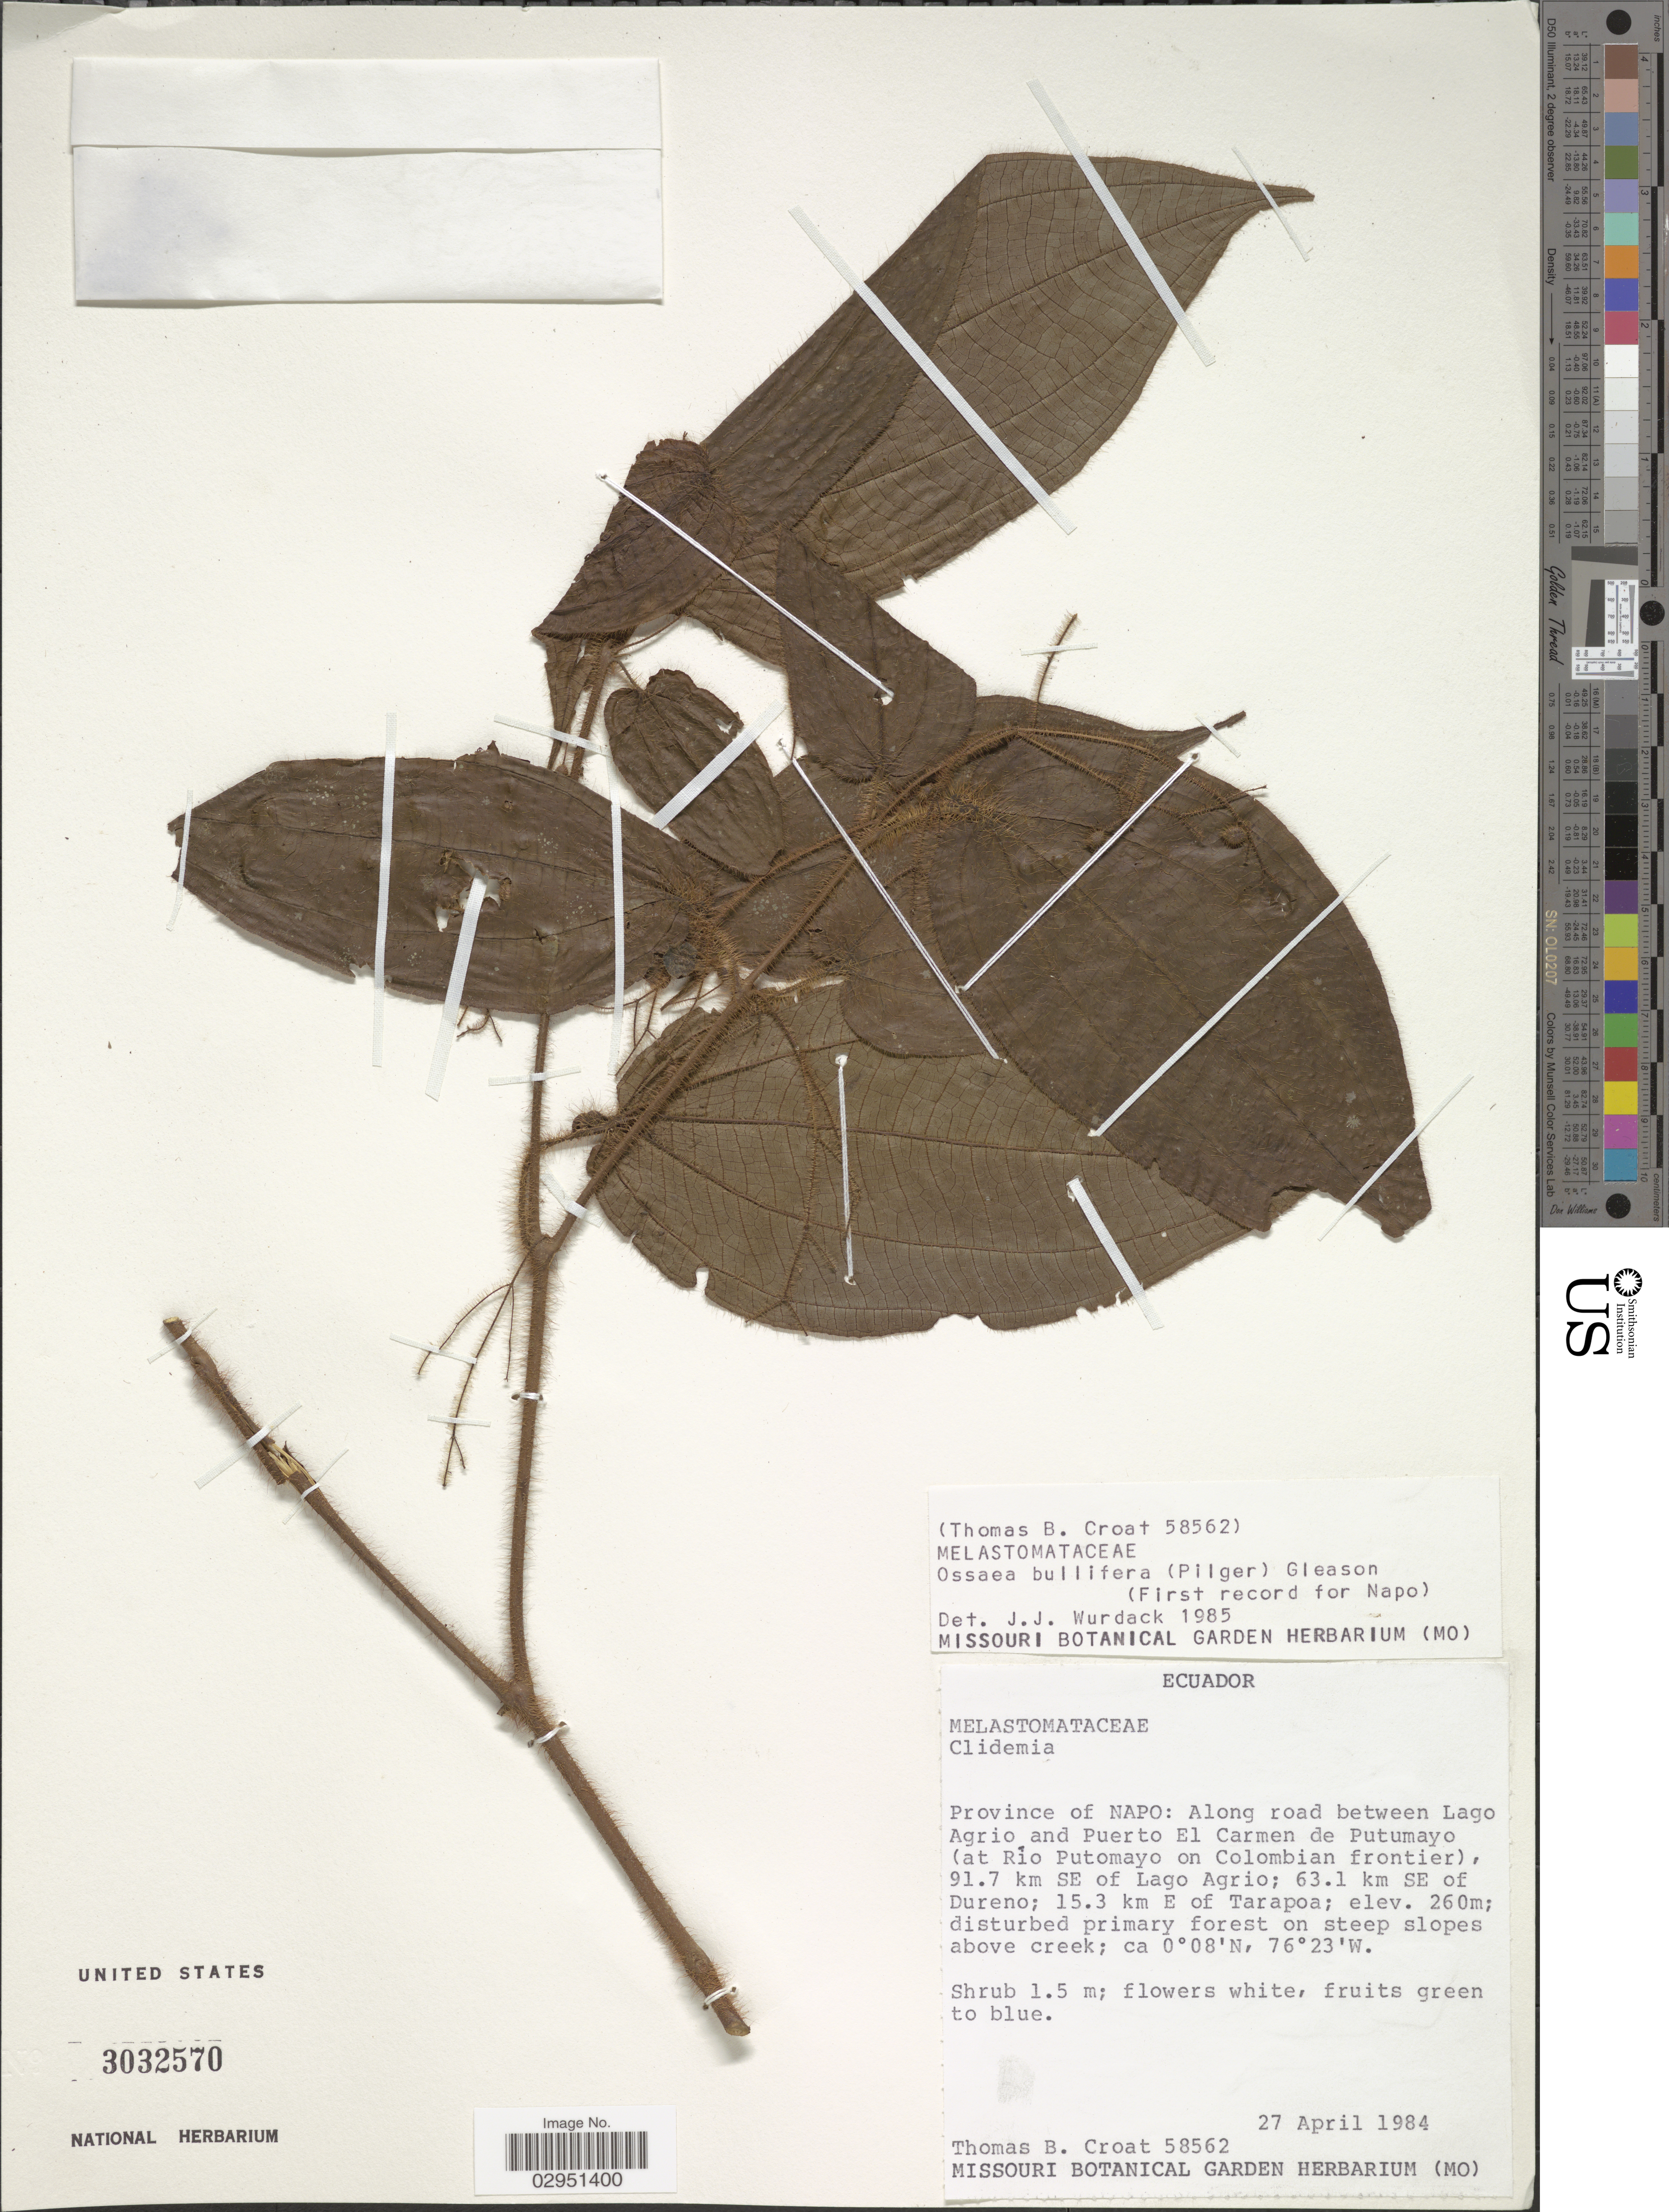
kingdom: Plantae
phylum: Tracheophyta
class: Magnoliopsida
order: Myrtales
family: Melastomataceae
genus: Ossaea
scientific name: Ossaea bullifera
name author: (Pilg.) Gleason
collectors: T. B. Croat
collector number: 58562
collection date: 1984-04-27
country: Ecuador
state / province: Napo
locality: Along road between Lago Agrio and Puerto El Carmen de Putumayo (at Rio Putomayo on Colombia frontier), 91.7 km SE of Lago Agrio; 63.1 km SE of Dureno; 15.3 km E of Tarapoa.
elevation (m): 260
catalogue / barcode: US 3032570